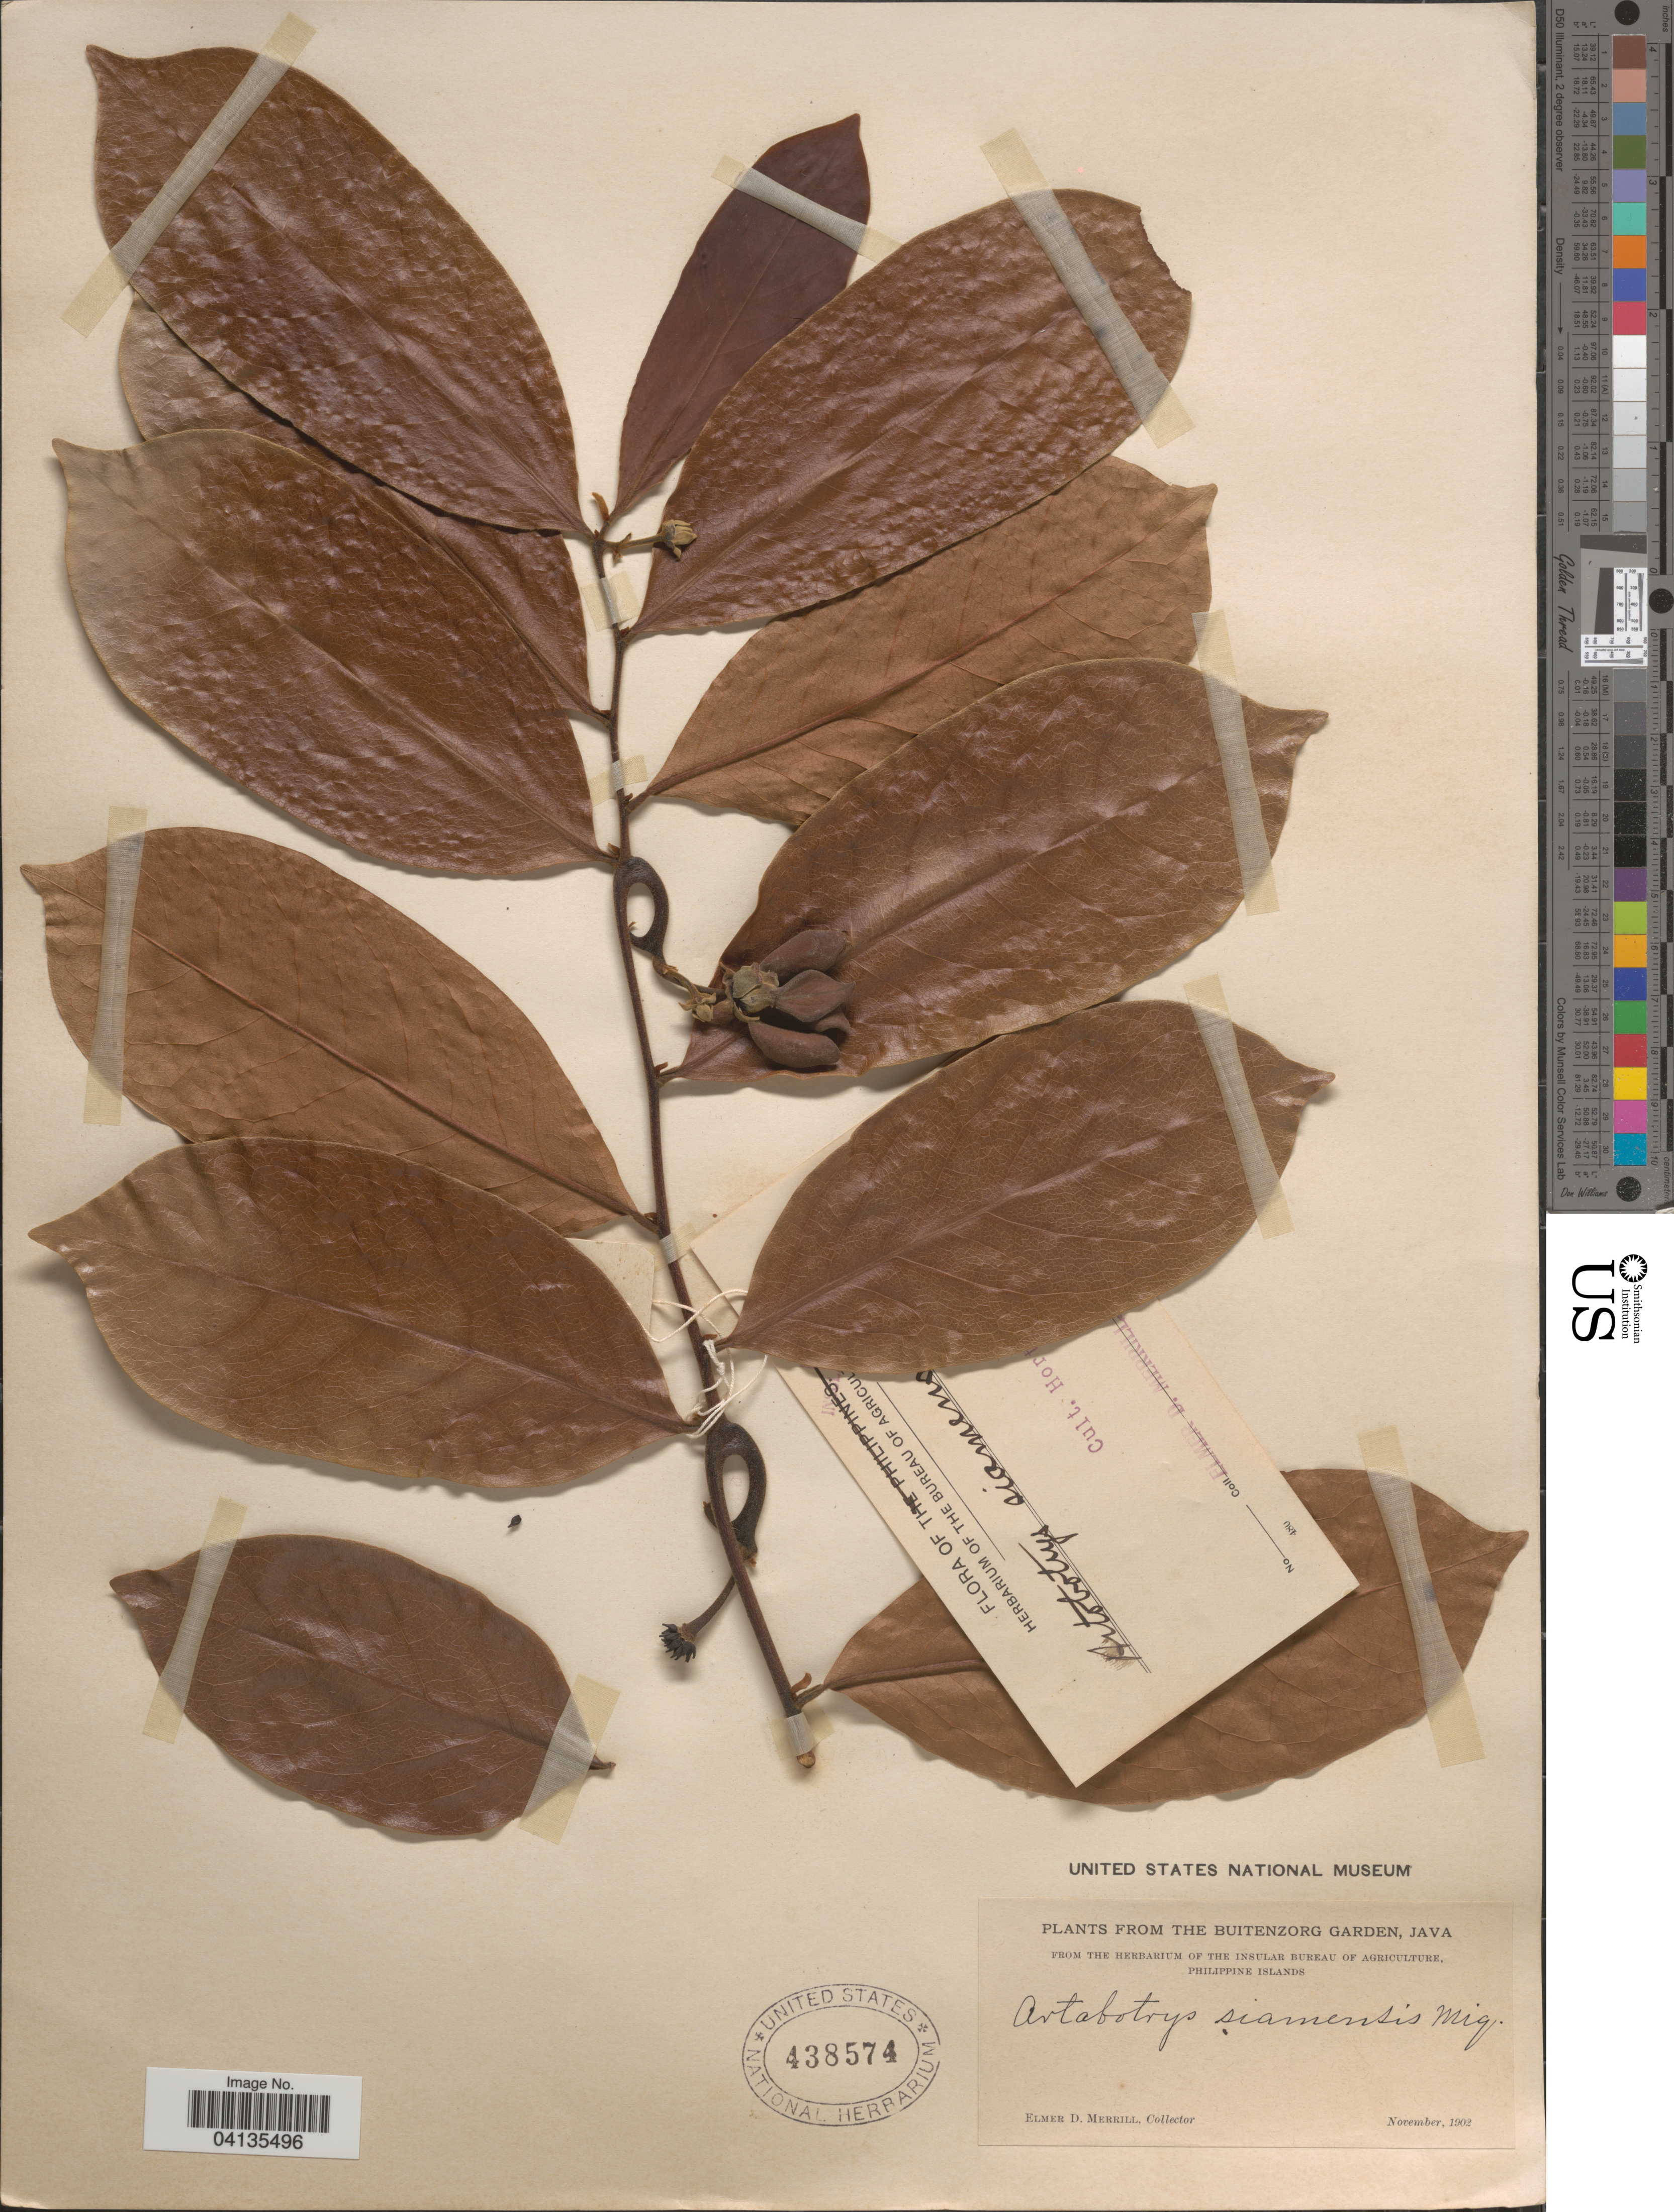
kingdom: Plantae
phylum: Tracheophyta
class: Magnoliopsida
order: Magnoliales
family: Annonaceae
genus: Artabotrys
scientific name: Artabotrys siamensis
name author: Miq.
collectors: E. D. Merrill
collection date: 1902-11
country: Indonesia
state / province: Java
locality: Cult. Hort. [illegible text]. The Buitenzorg Garden.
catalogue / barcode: US 438574